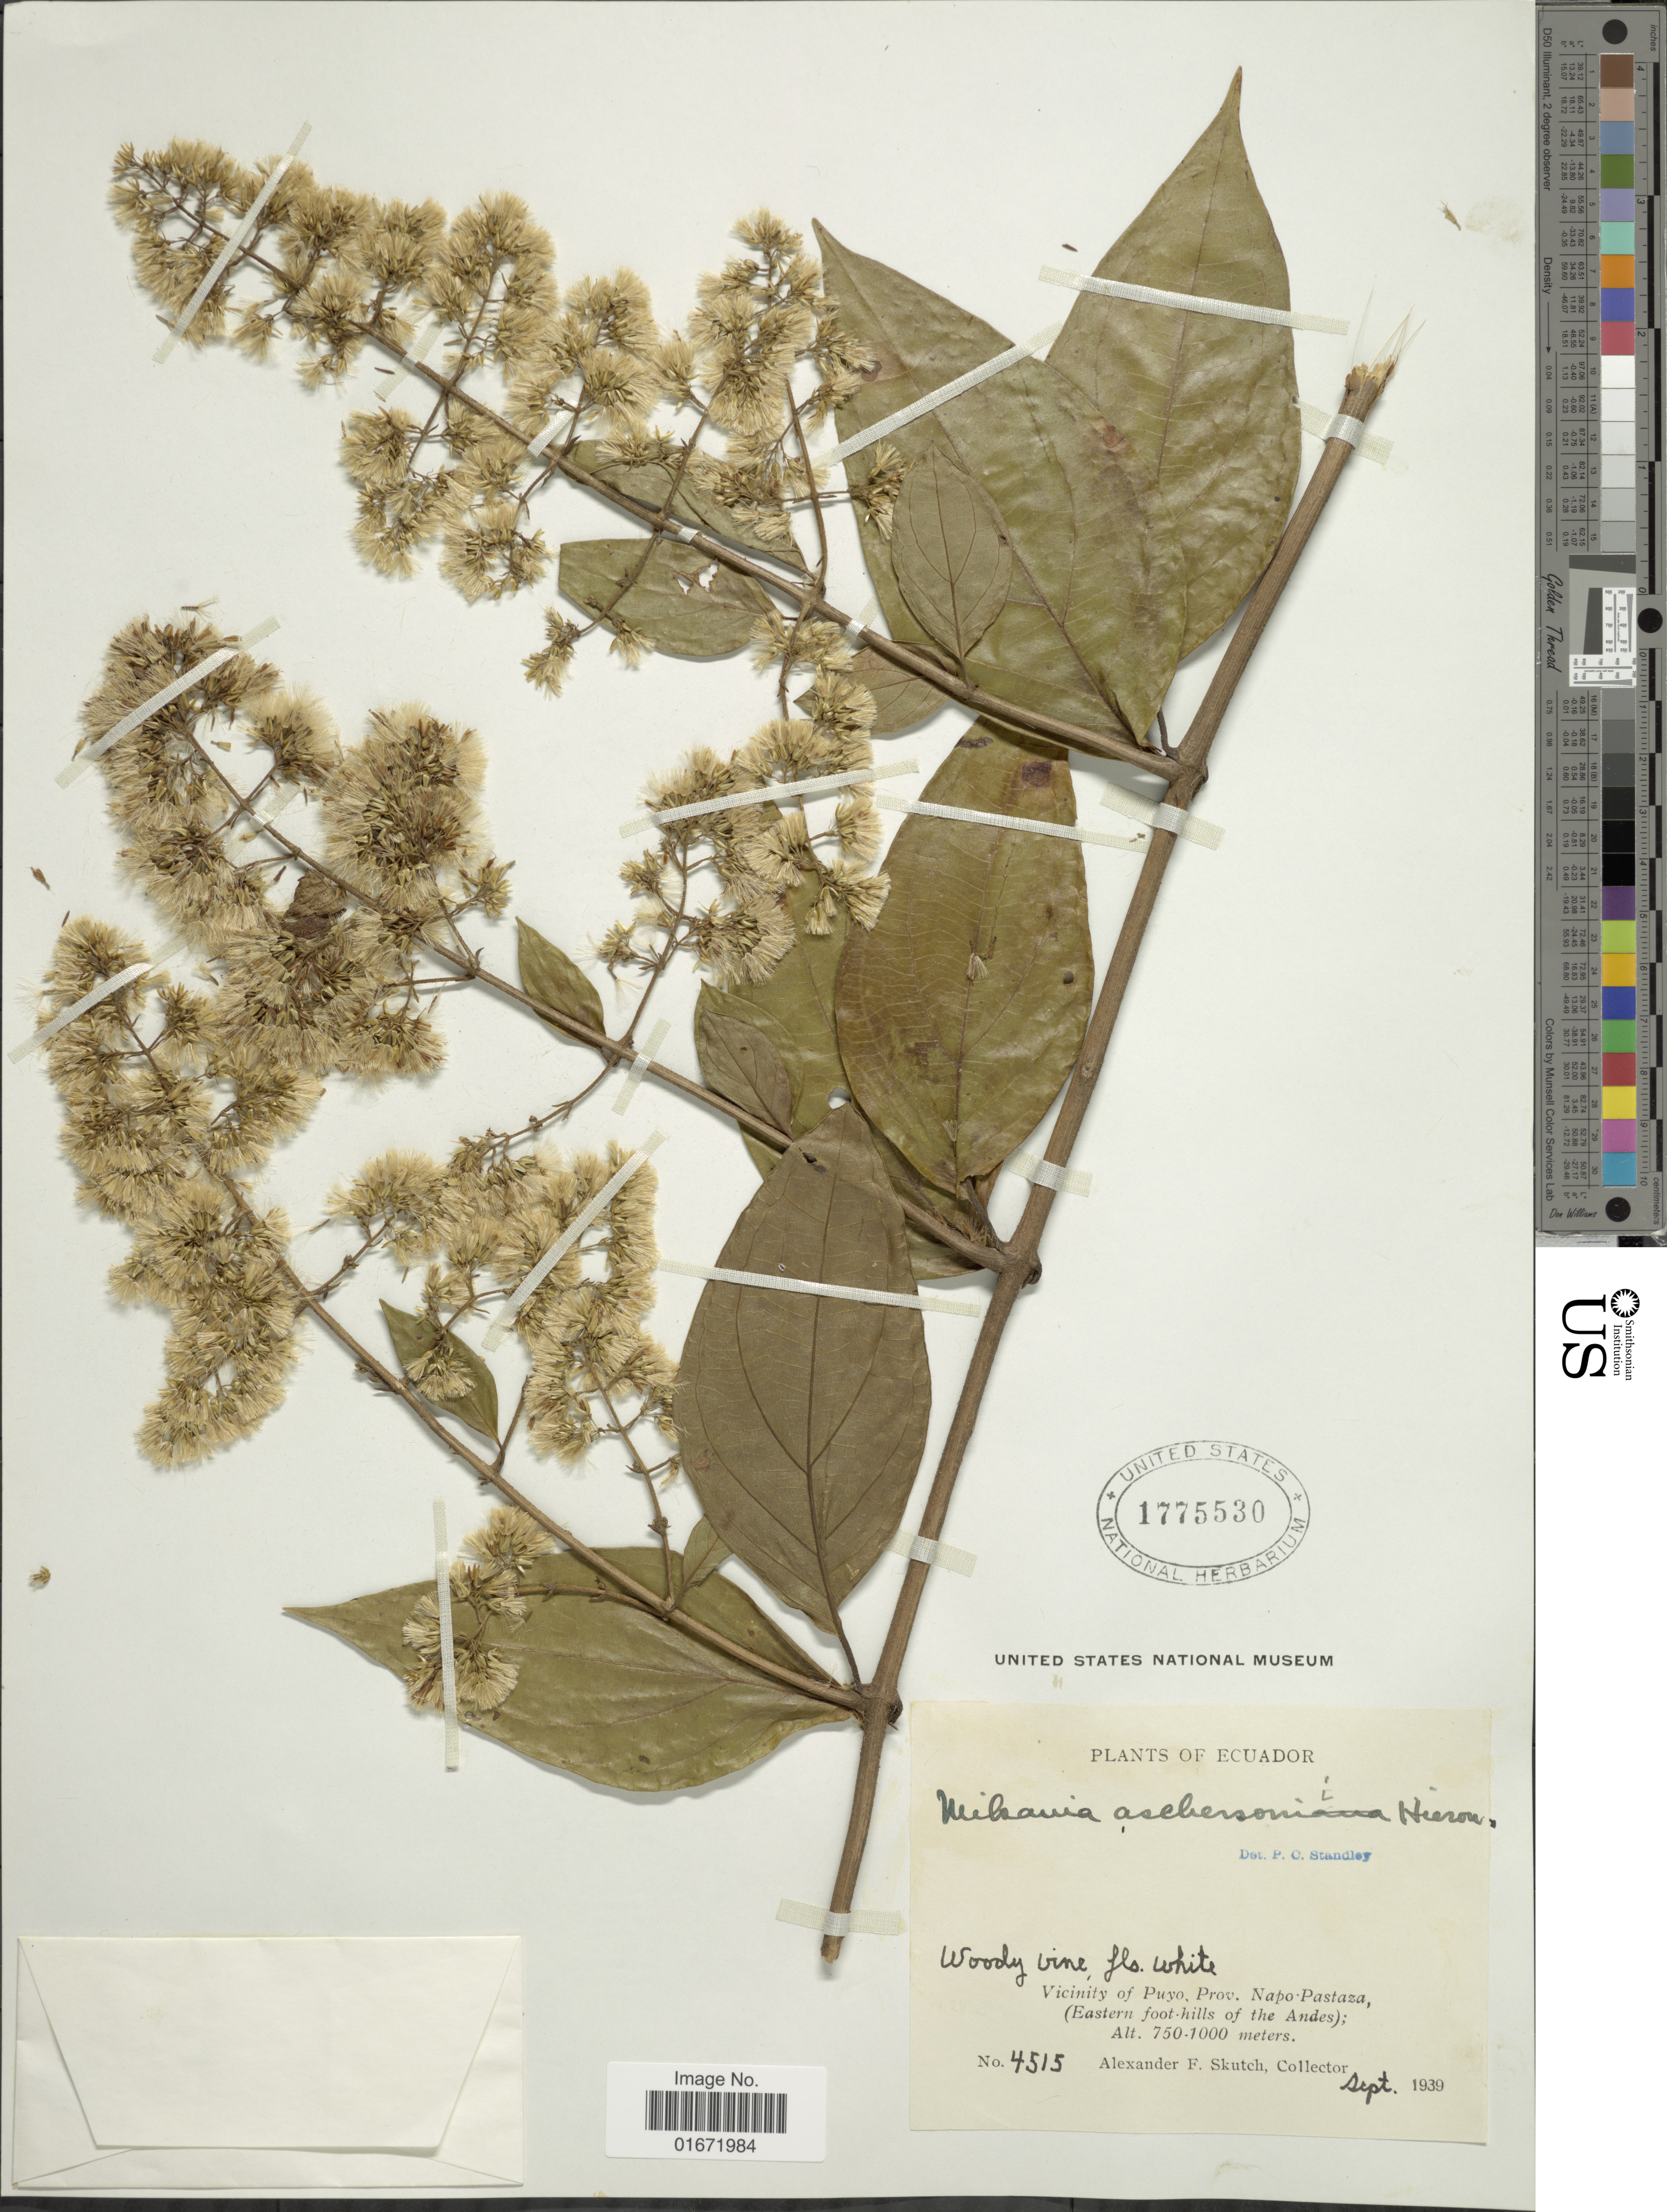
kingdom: Plantae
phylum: Tracheophyta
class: Magnoliopsida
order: Asterales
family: Asteraceae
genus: Mikania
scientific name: Mikania nigropunctulata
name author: Hieron.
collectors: A. F. Skutch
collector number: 4515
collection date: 1939-09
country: Ecuador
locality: Vicinity of Puyo, Prov. Napo-Pastaza, (Eastern foot-hills of the Andes)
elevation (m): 750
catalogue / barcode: US 1775530